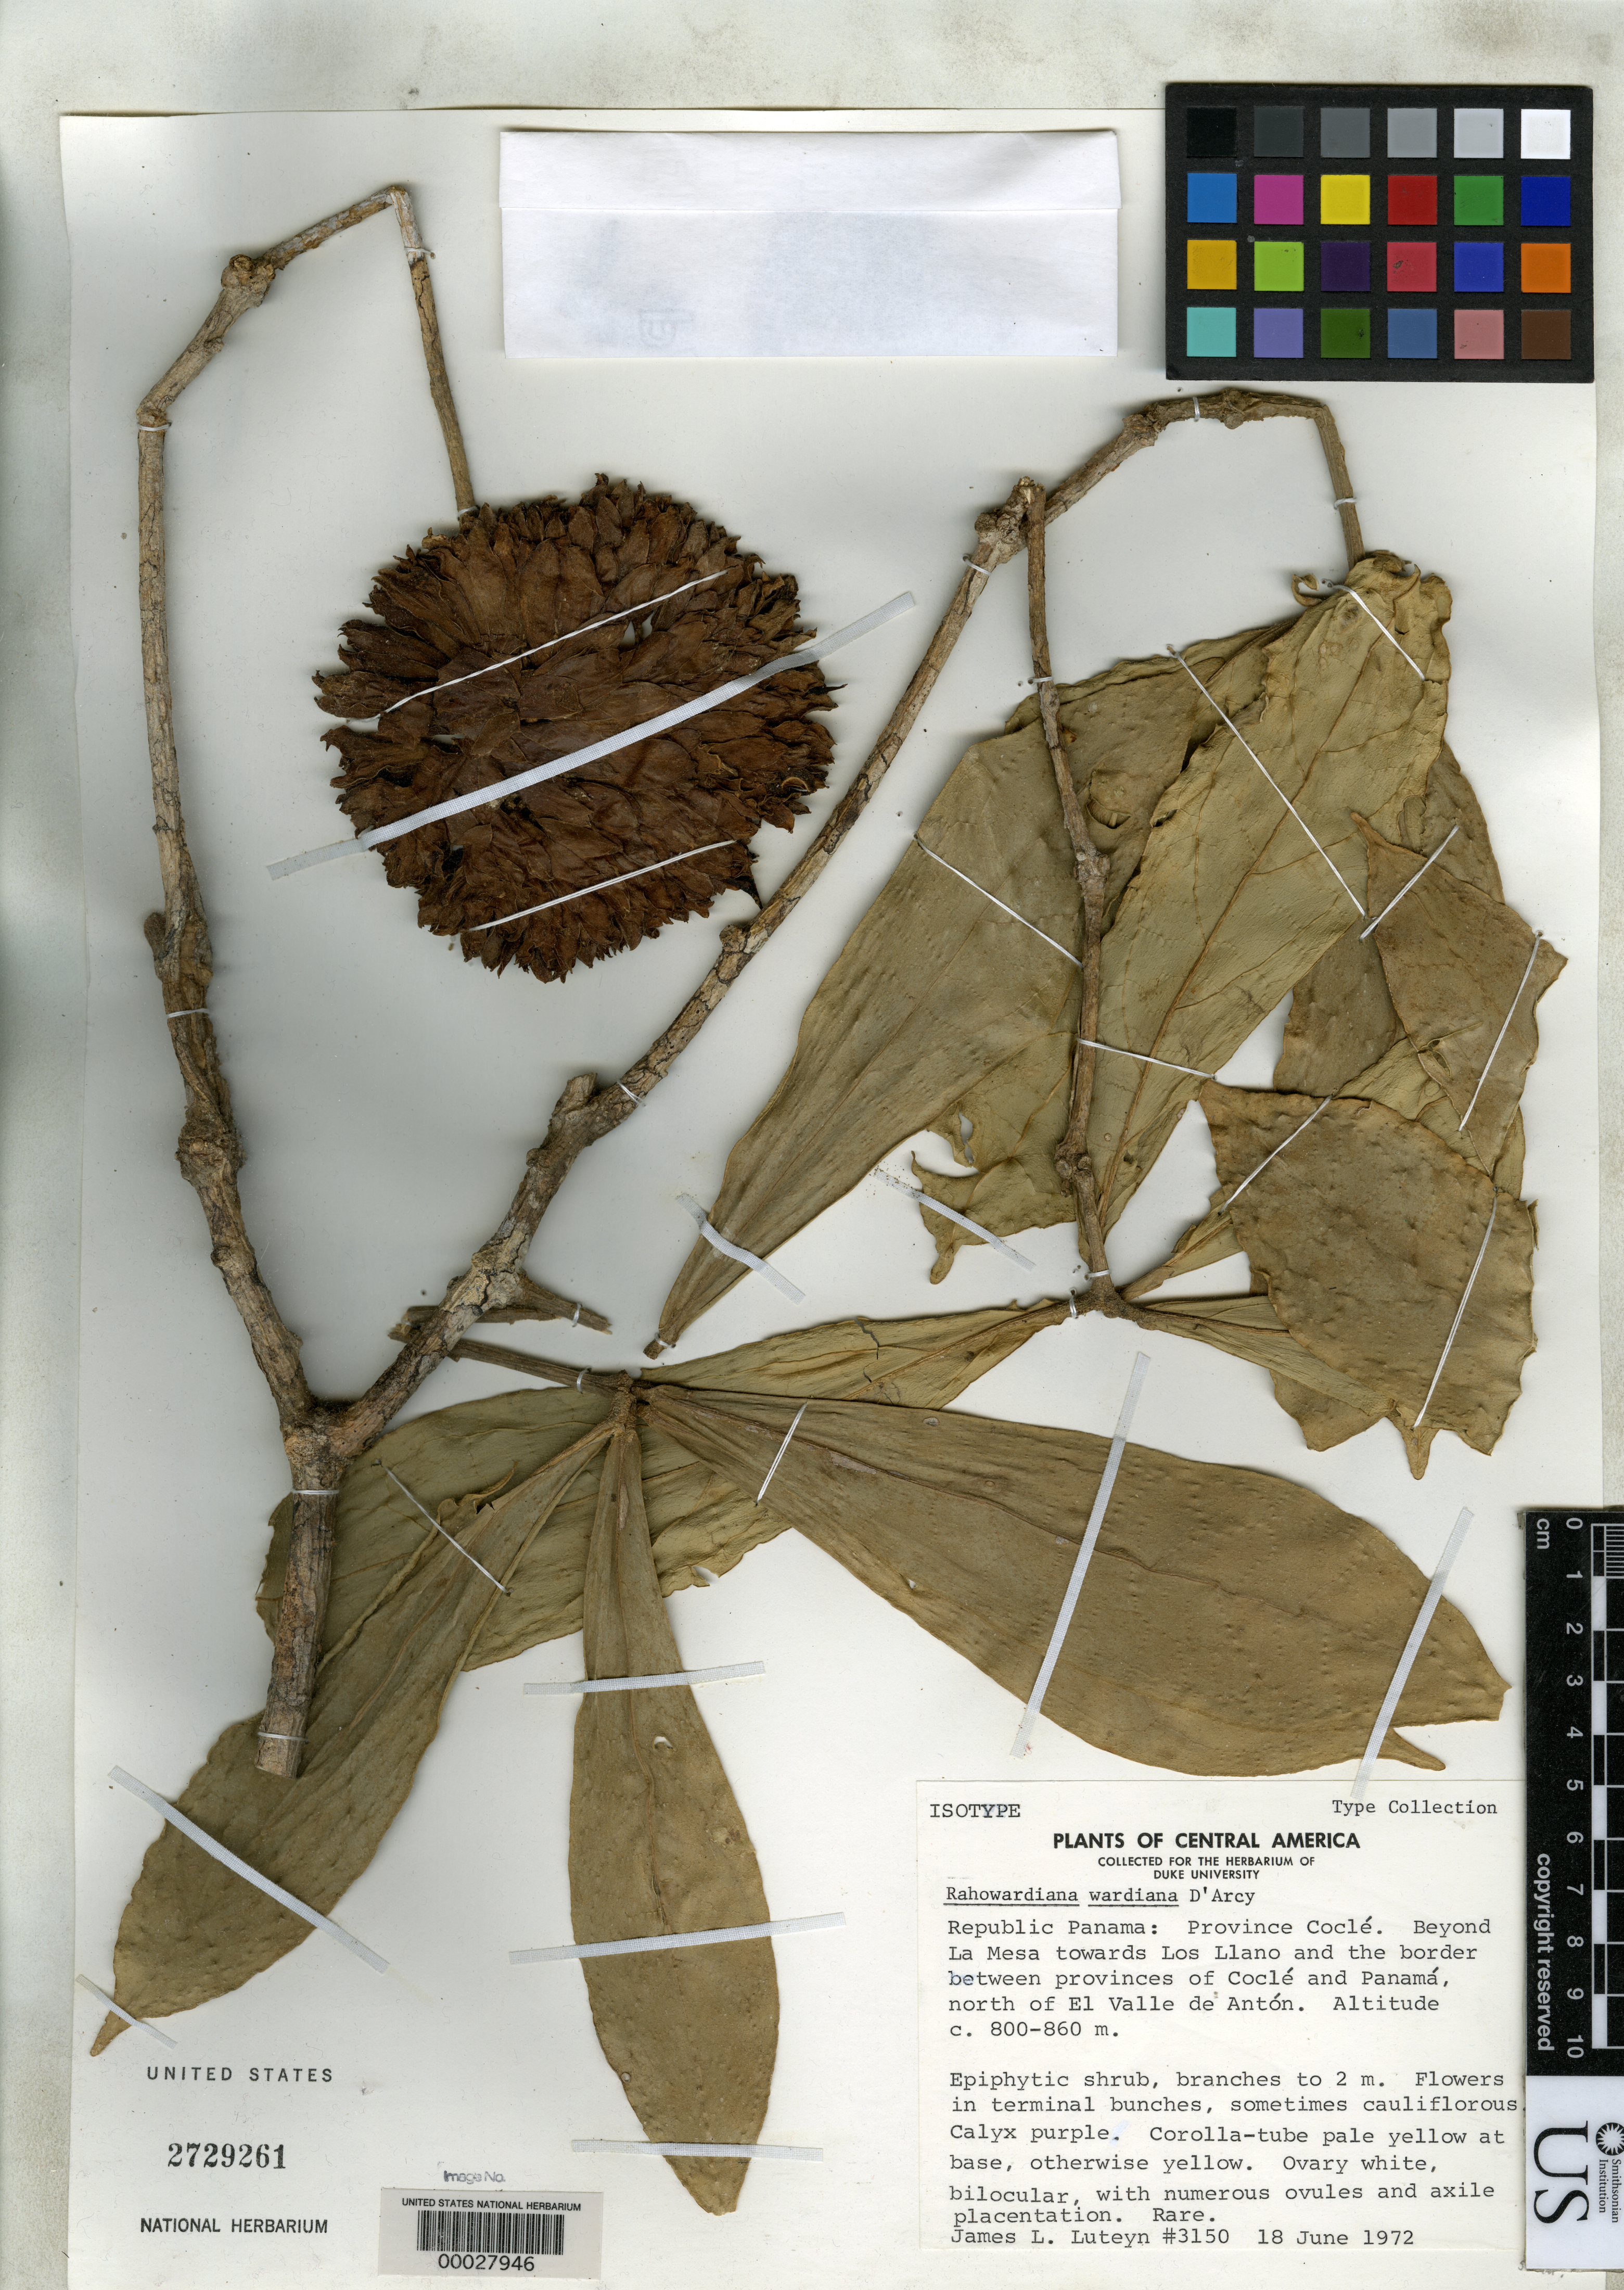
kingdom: Plantae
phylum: Tracheophyta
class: Magnoliopsida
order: Solanales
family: Solanaceae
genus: Rahowardiana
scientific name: Rahowardiana wardiana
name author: D'Arcy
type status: Isotype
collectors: J. L. Luteyn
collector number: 3150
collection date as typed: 18 Jun 1972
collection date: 1972-06-18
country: Panama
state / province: Coclé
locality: Beyond La Mesa toward Los Llanos.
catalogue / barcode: US 2729261